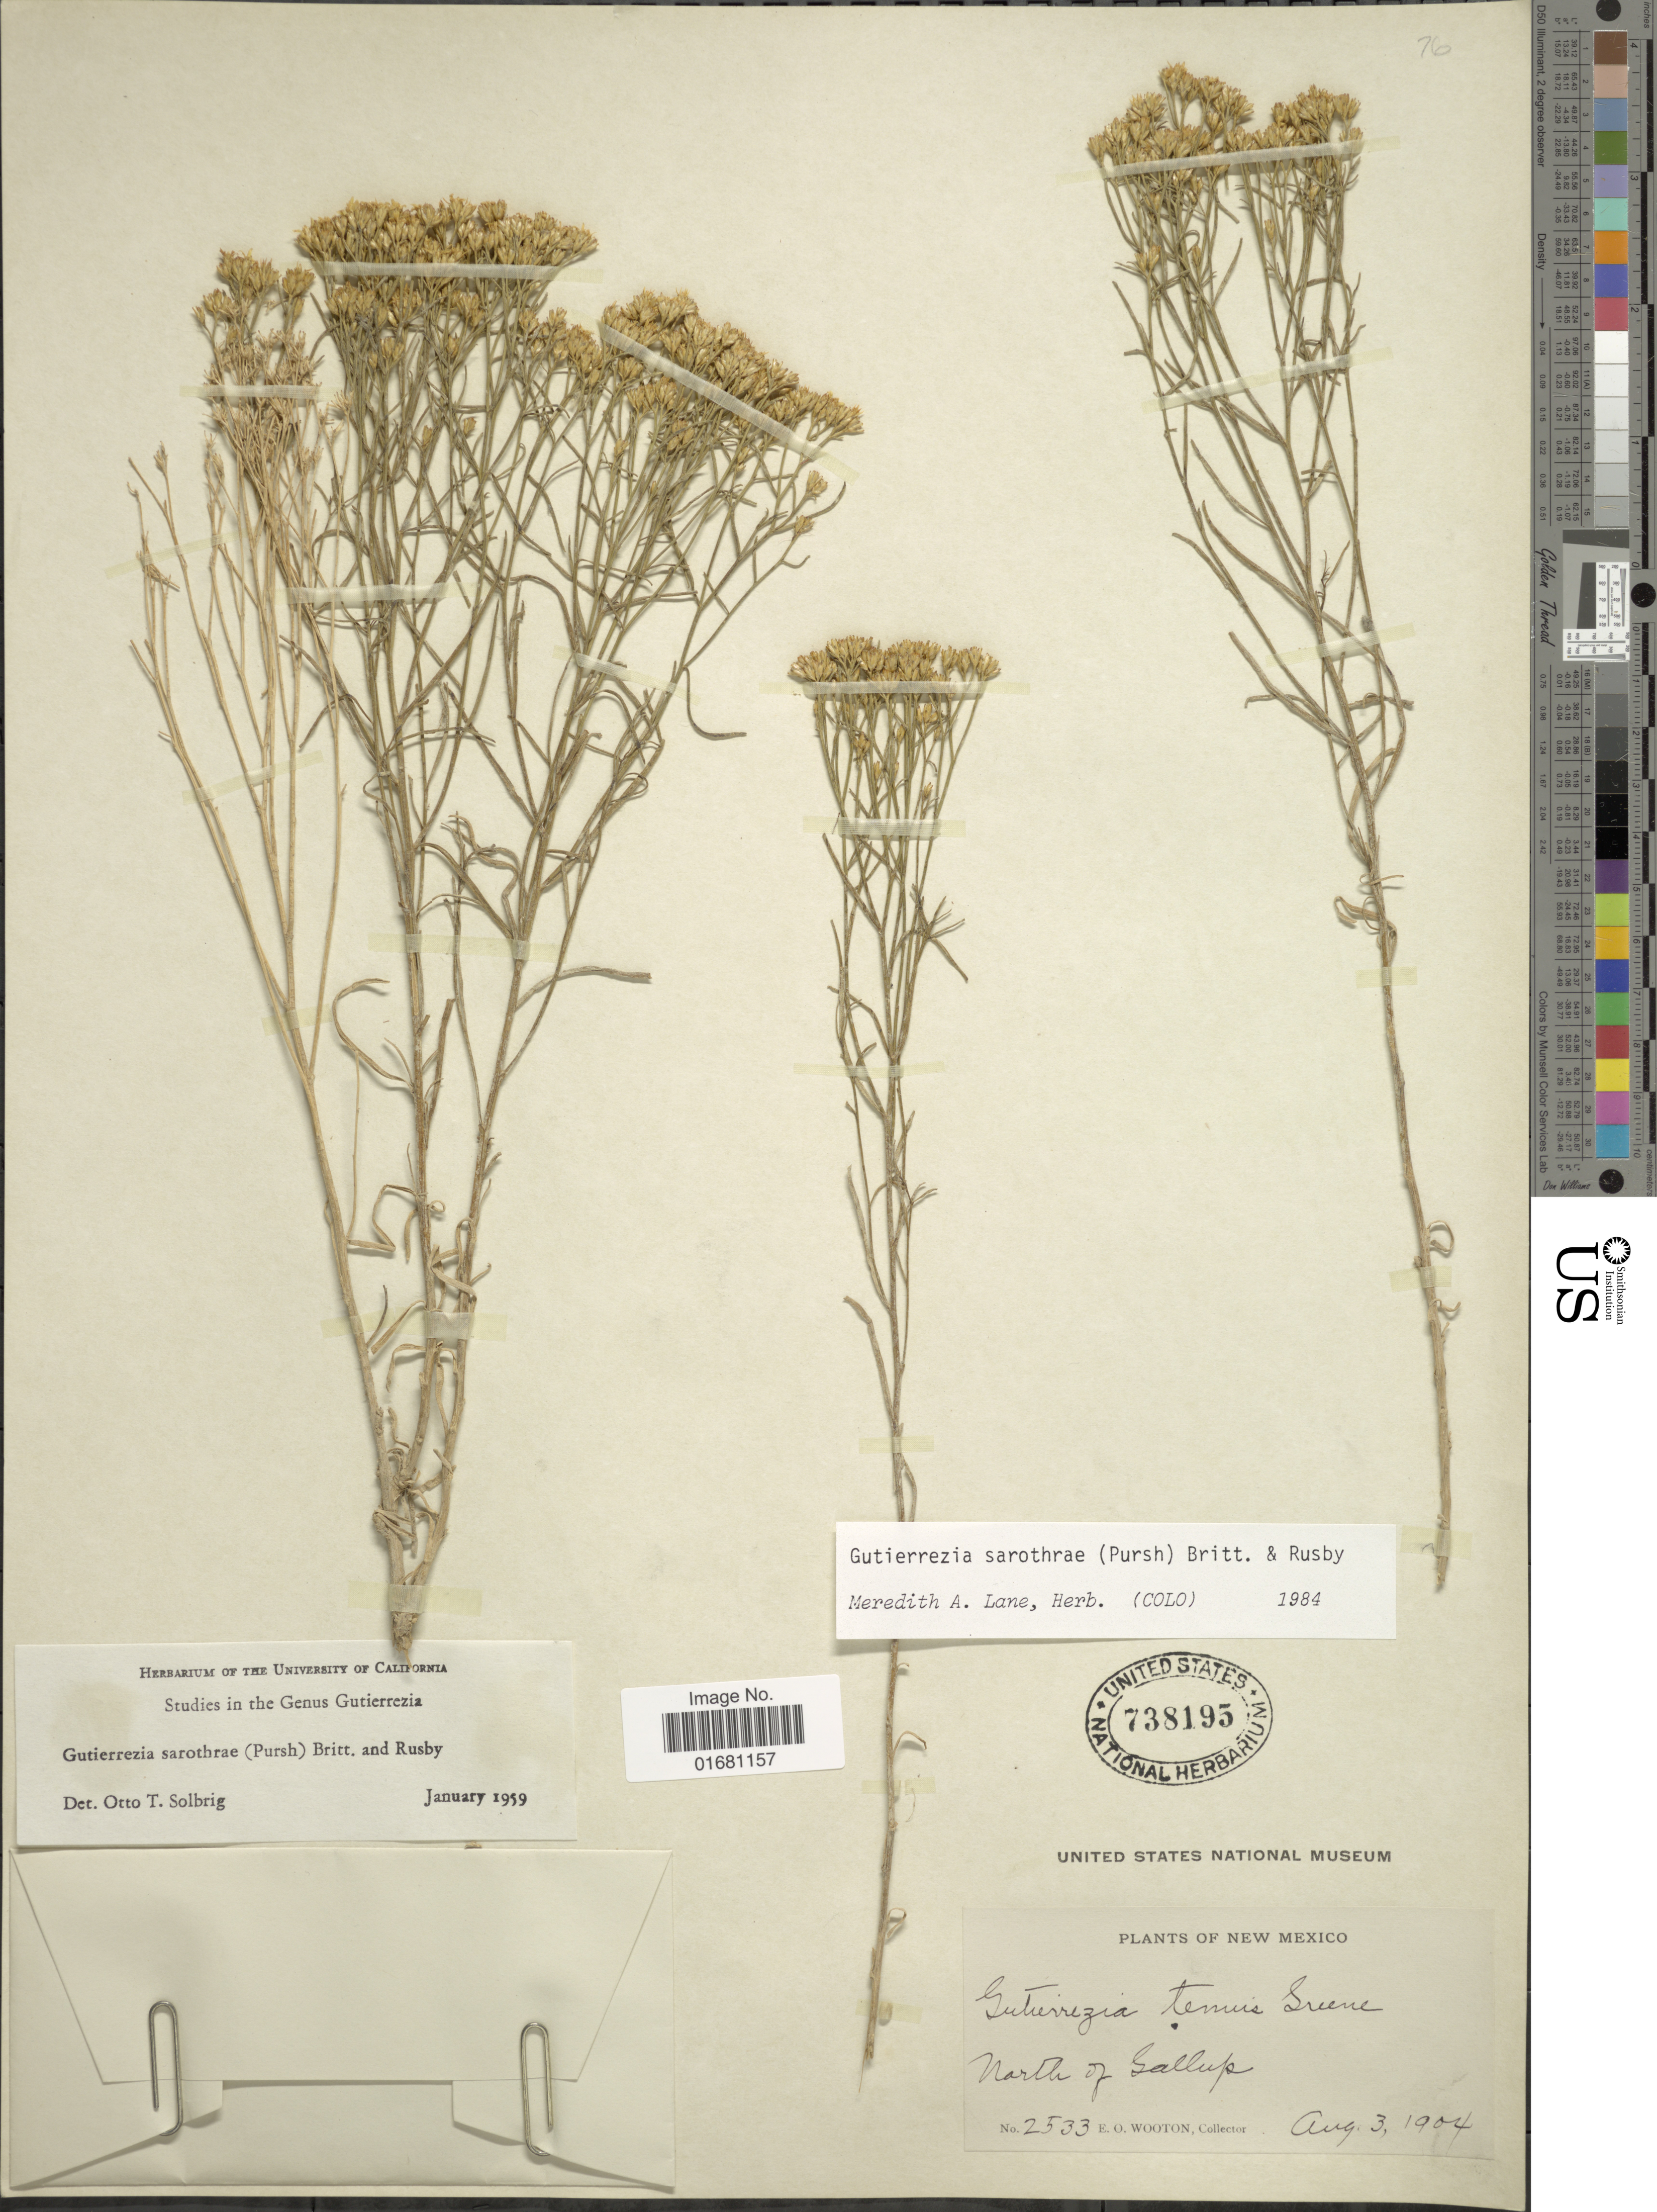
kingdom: Plantae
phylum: Tracheophyta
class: Magnoliopsida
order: Asterales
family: Asteraceae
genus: Gutierrezia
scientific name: Gutierrezia sarothrae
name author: (Pursh) Britton & Rusby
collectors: E. O. Wooton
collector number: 2533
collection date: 1904-08-03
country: United States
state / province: New Mexico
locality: North of Gallup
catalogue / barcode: US 738195